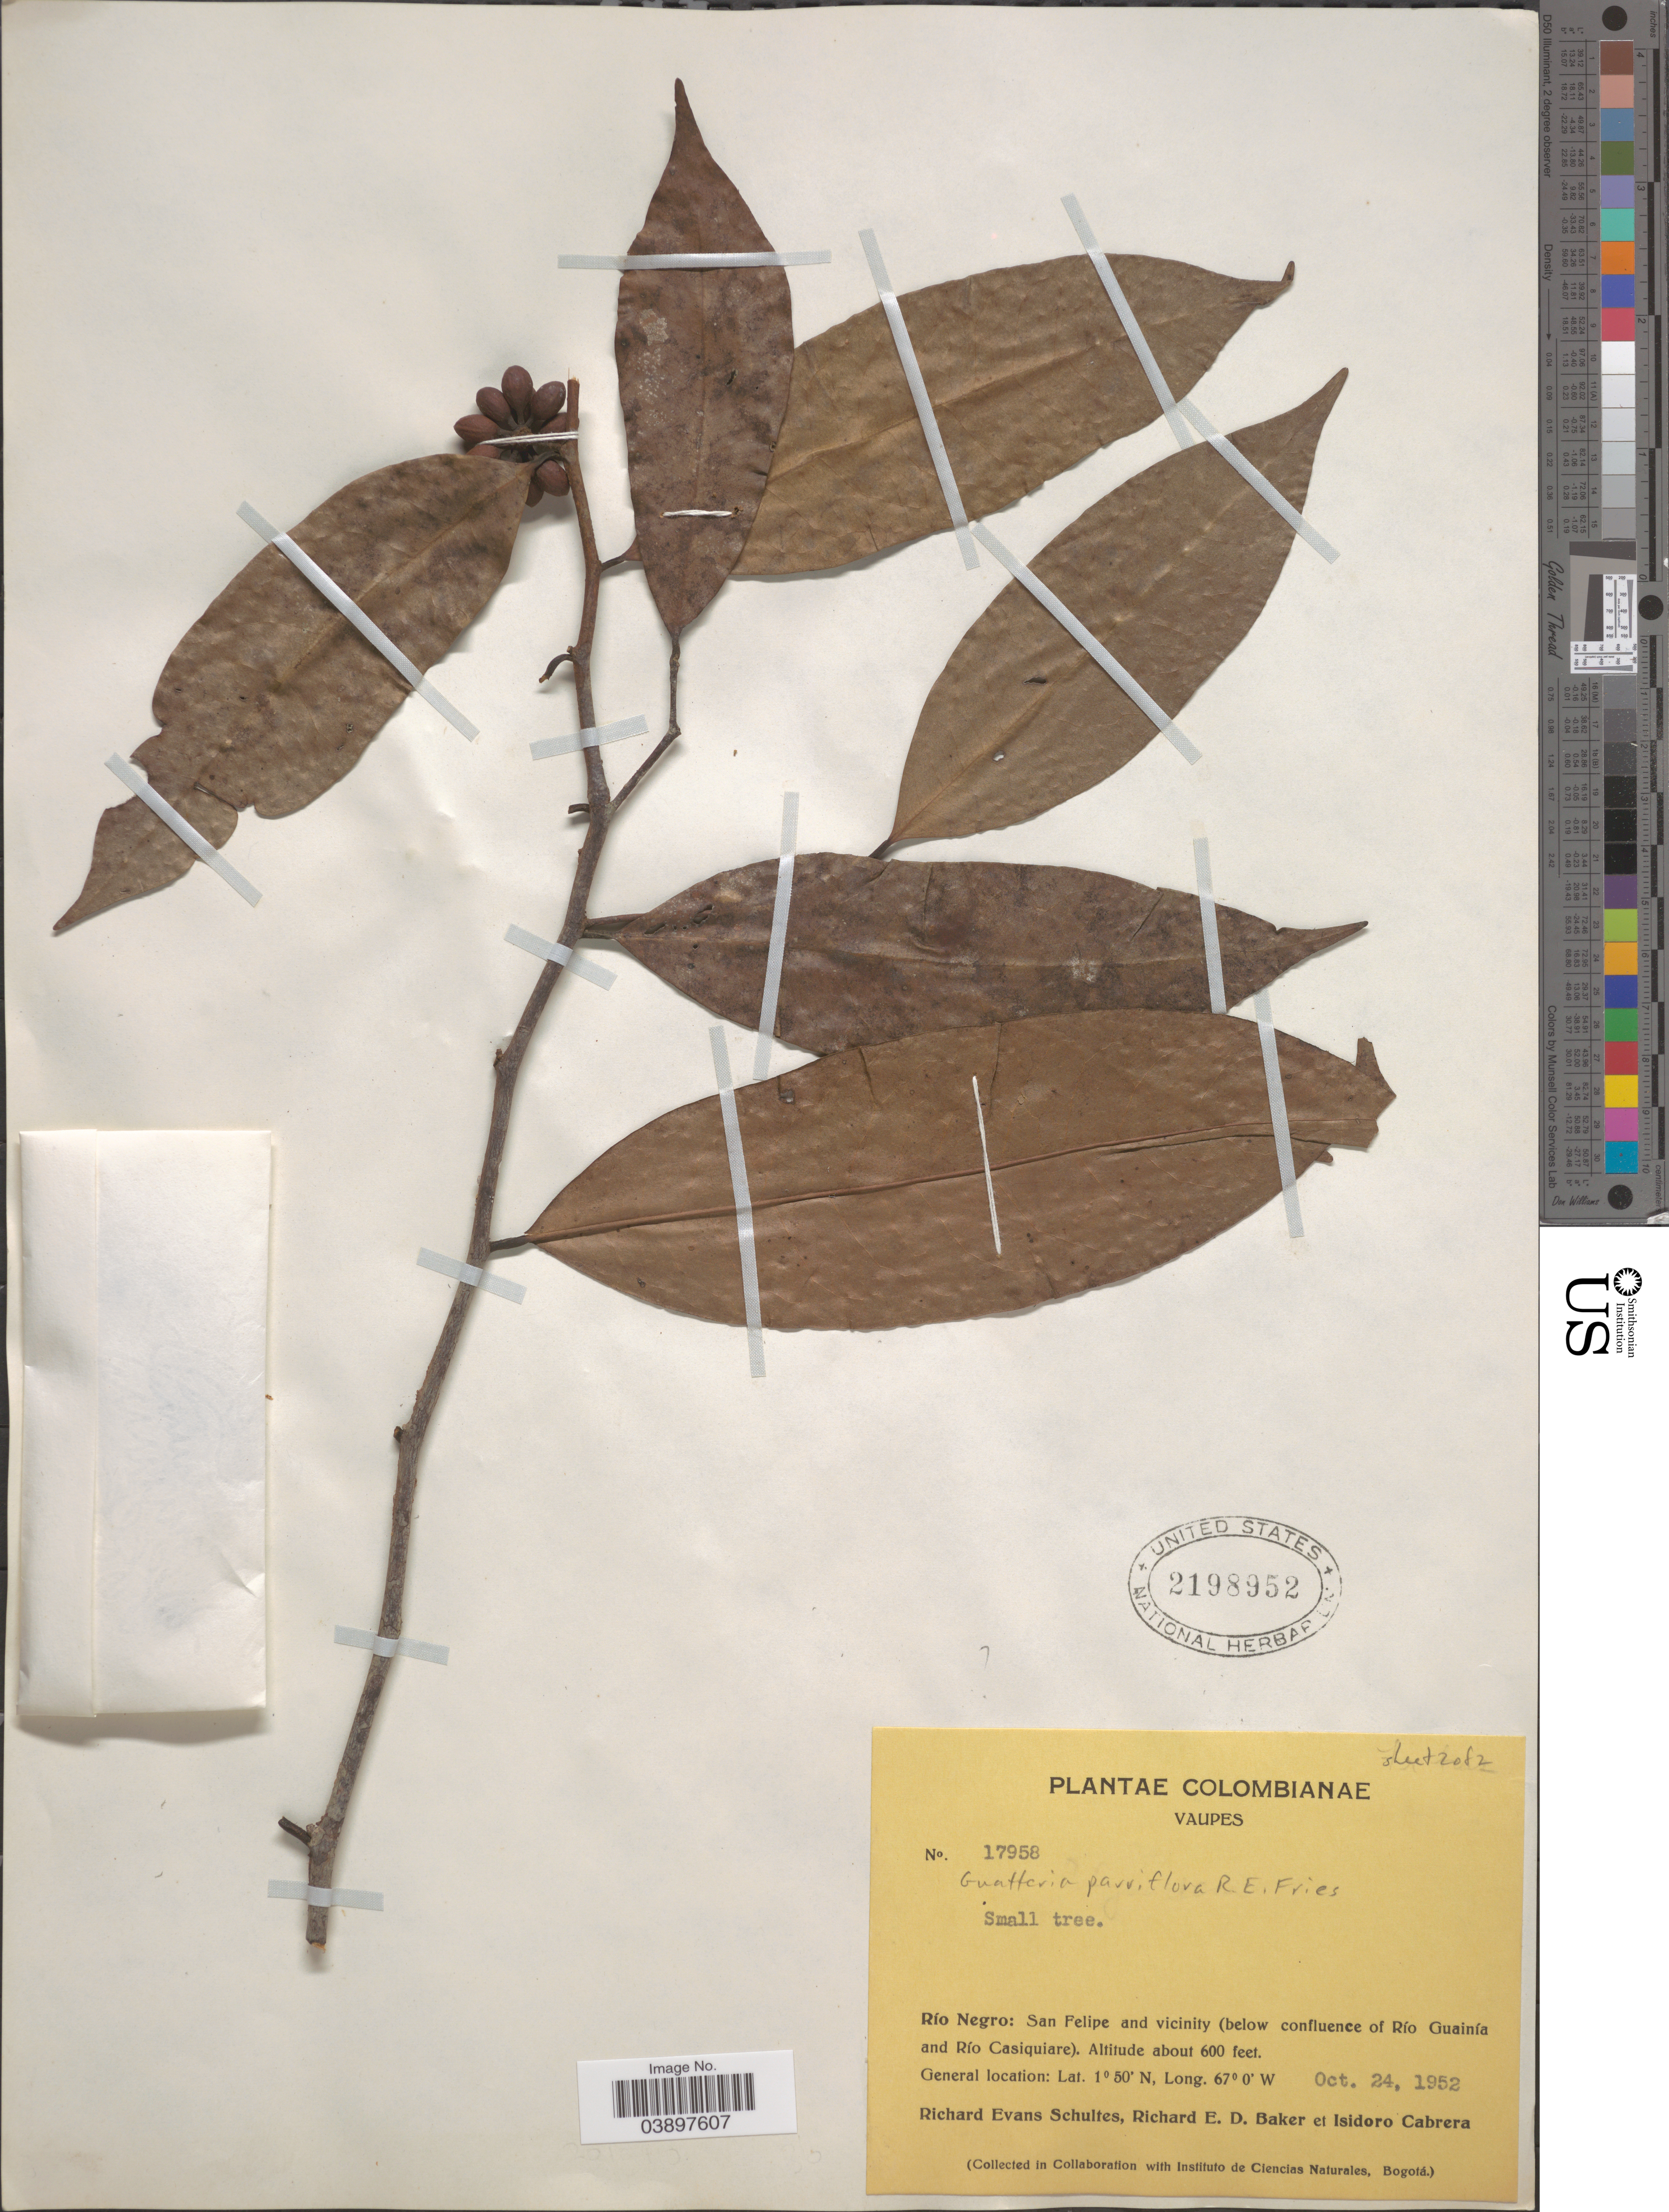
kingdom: Plantae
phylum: Tracheophyta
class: Magnoliopsida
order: Magnoliales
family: Annonaceae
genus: Guatteria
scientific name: Guatteria punctata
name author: (Aubl.) R.A. Howard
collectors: R. E. Schultes, R. E. D. Baker & I. Cabrera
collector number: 17958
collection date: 1952-10-24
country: Colombia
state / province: Vaupés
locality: Río Negro: San Felipe and vicinity (below confluence of Río Guainía and Río Casiquiare).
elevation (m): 183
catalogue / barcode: US 2198952